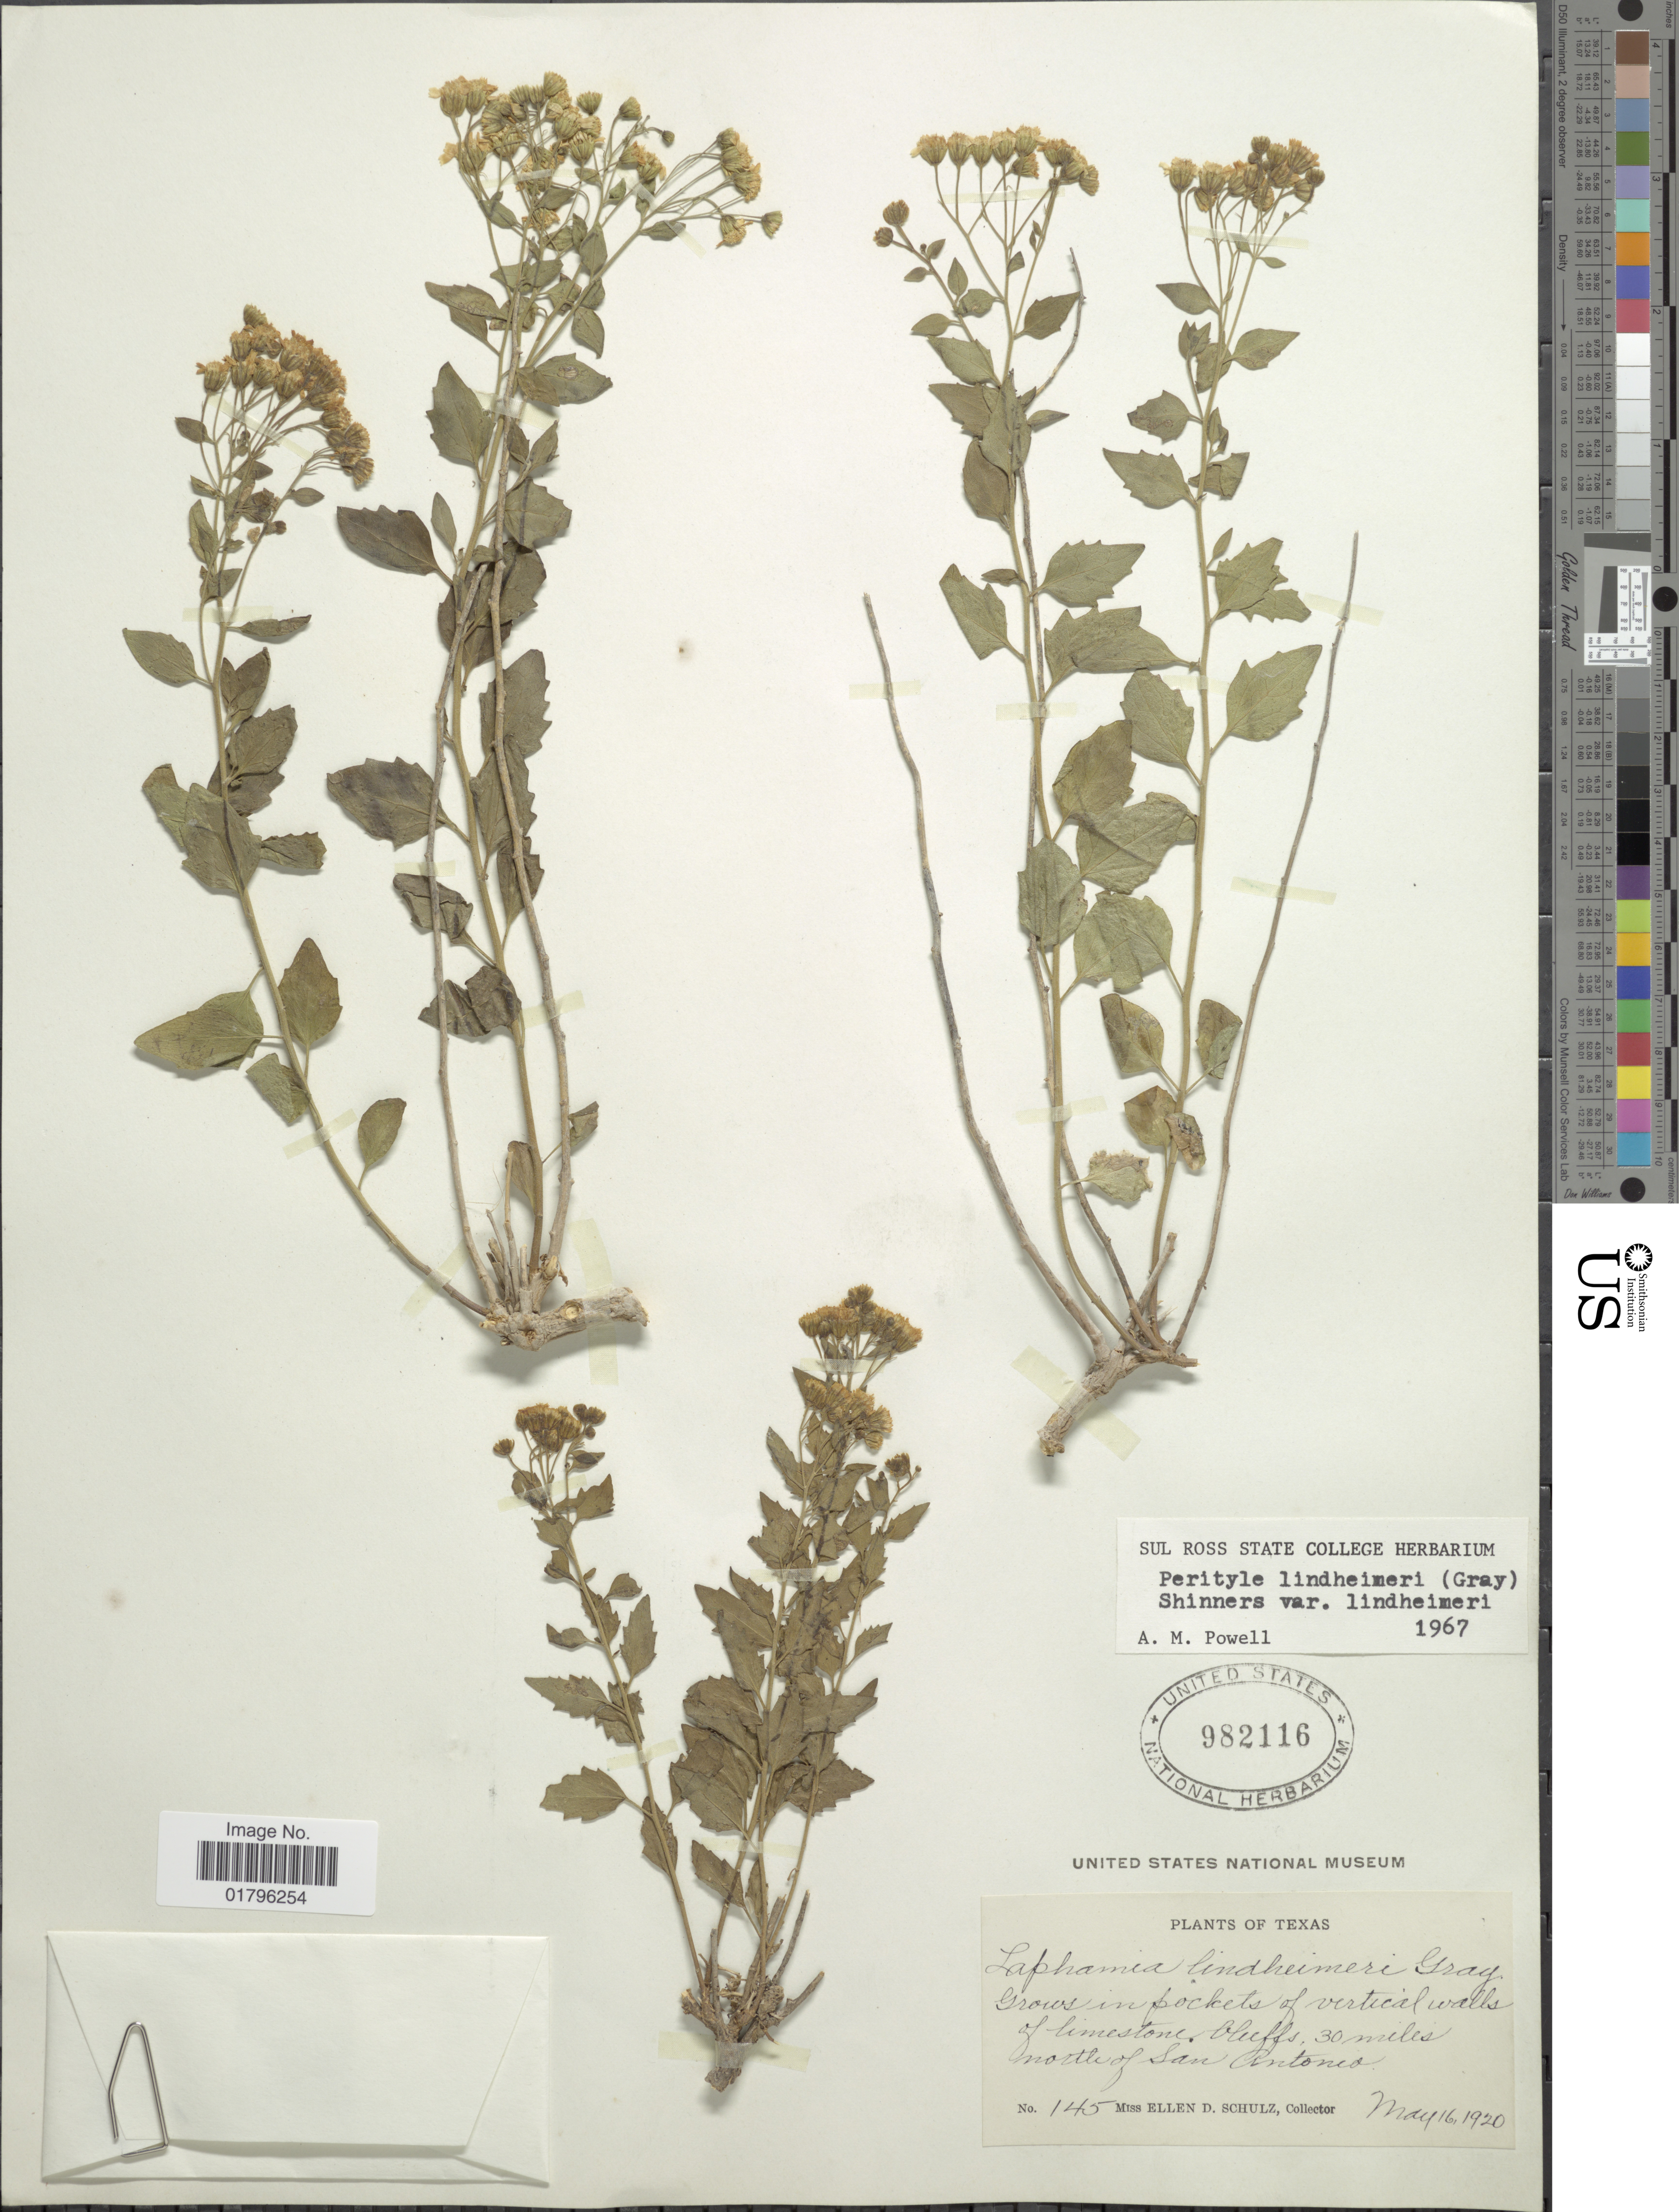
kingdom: Plantae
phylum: Tracheophyta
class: Magnoliopsida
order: Asterales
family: Asteraceae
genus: Perityle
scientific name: Perityle lindheimeri var. lindheimeri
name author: (A. Gray) Shinners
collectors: E. D. Schulz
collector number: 145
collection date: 1920-05-16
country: United States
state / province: Texas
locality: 30 miles north of San Antonio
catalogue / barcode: US 982116